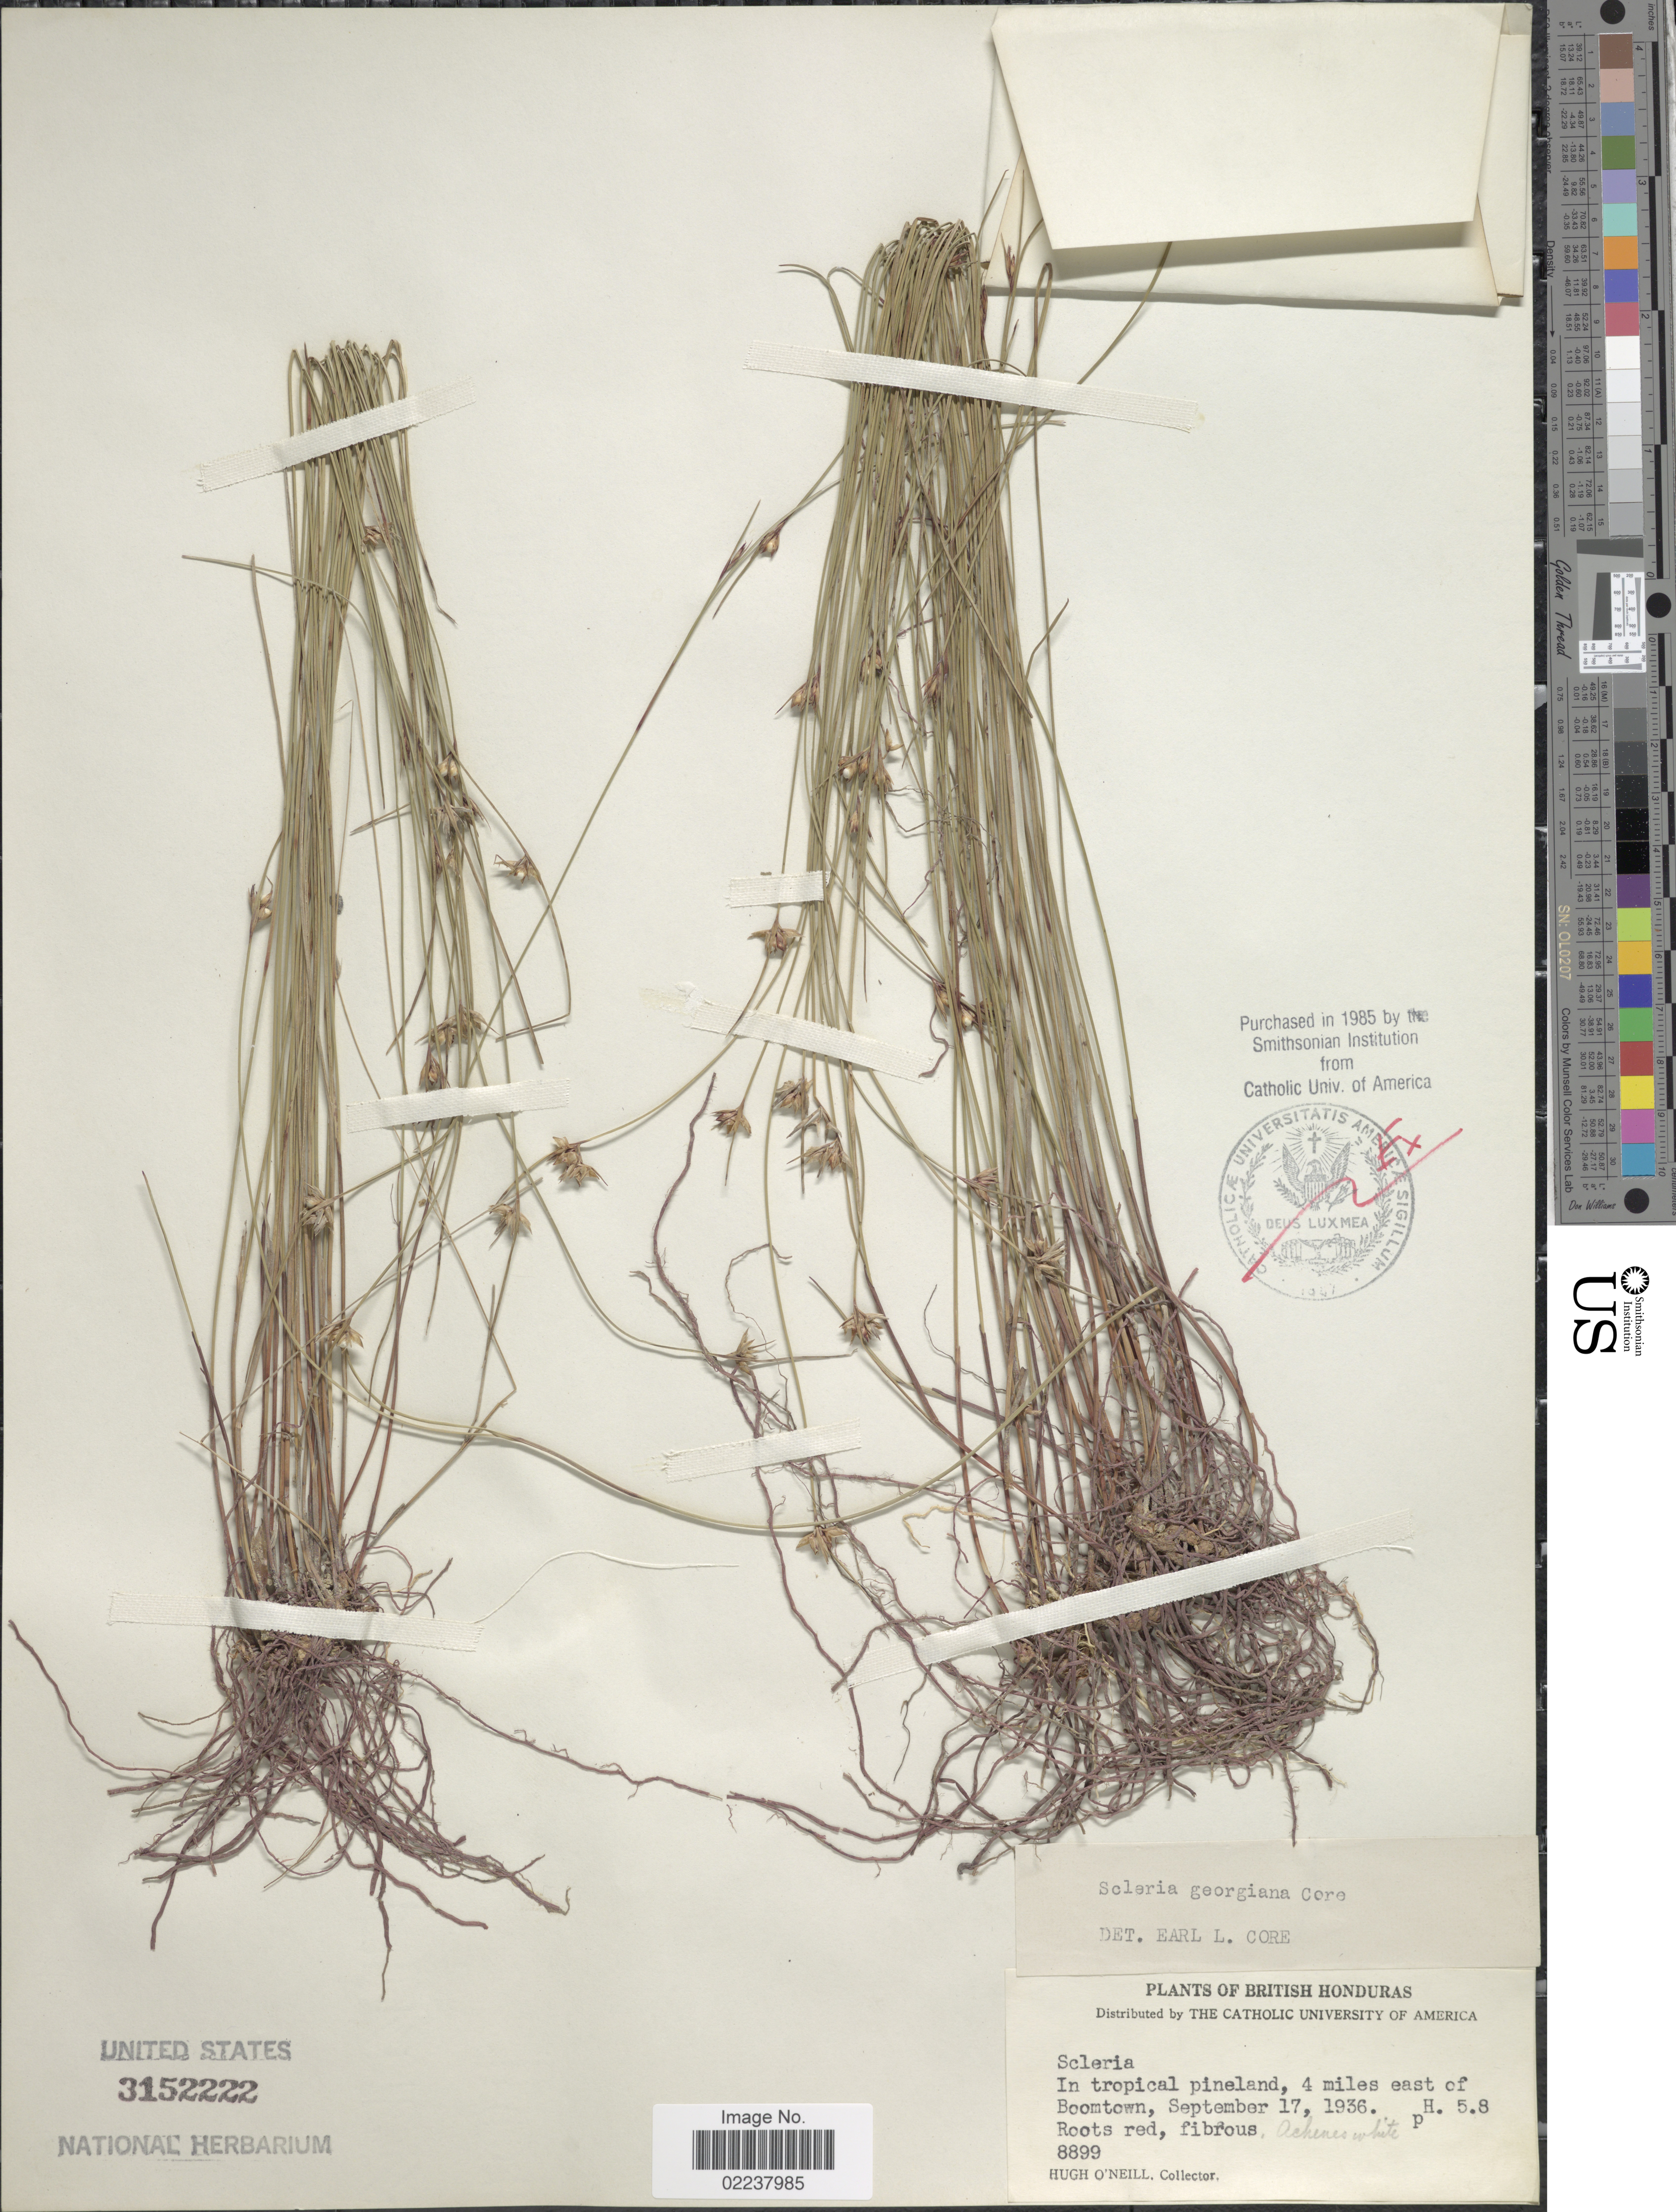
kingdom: Plantae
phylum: Tracheophyta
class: Liliopsida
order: Poales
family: Cyperaceae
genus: Scleria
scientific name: Scleria georgiana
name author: Core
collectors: H. O'Neill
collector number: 8899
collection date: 1936-09-17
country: Belize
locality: British Honduras, In tropical pineland, 4 mile east of Boomtown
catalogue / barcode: US 3152222